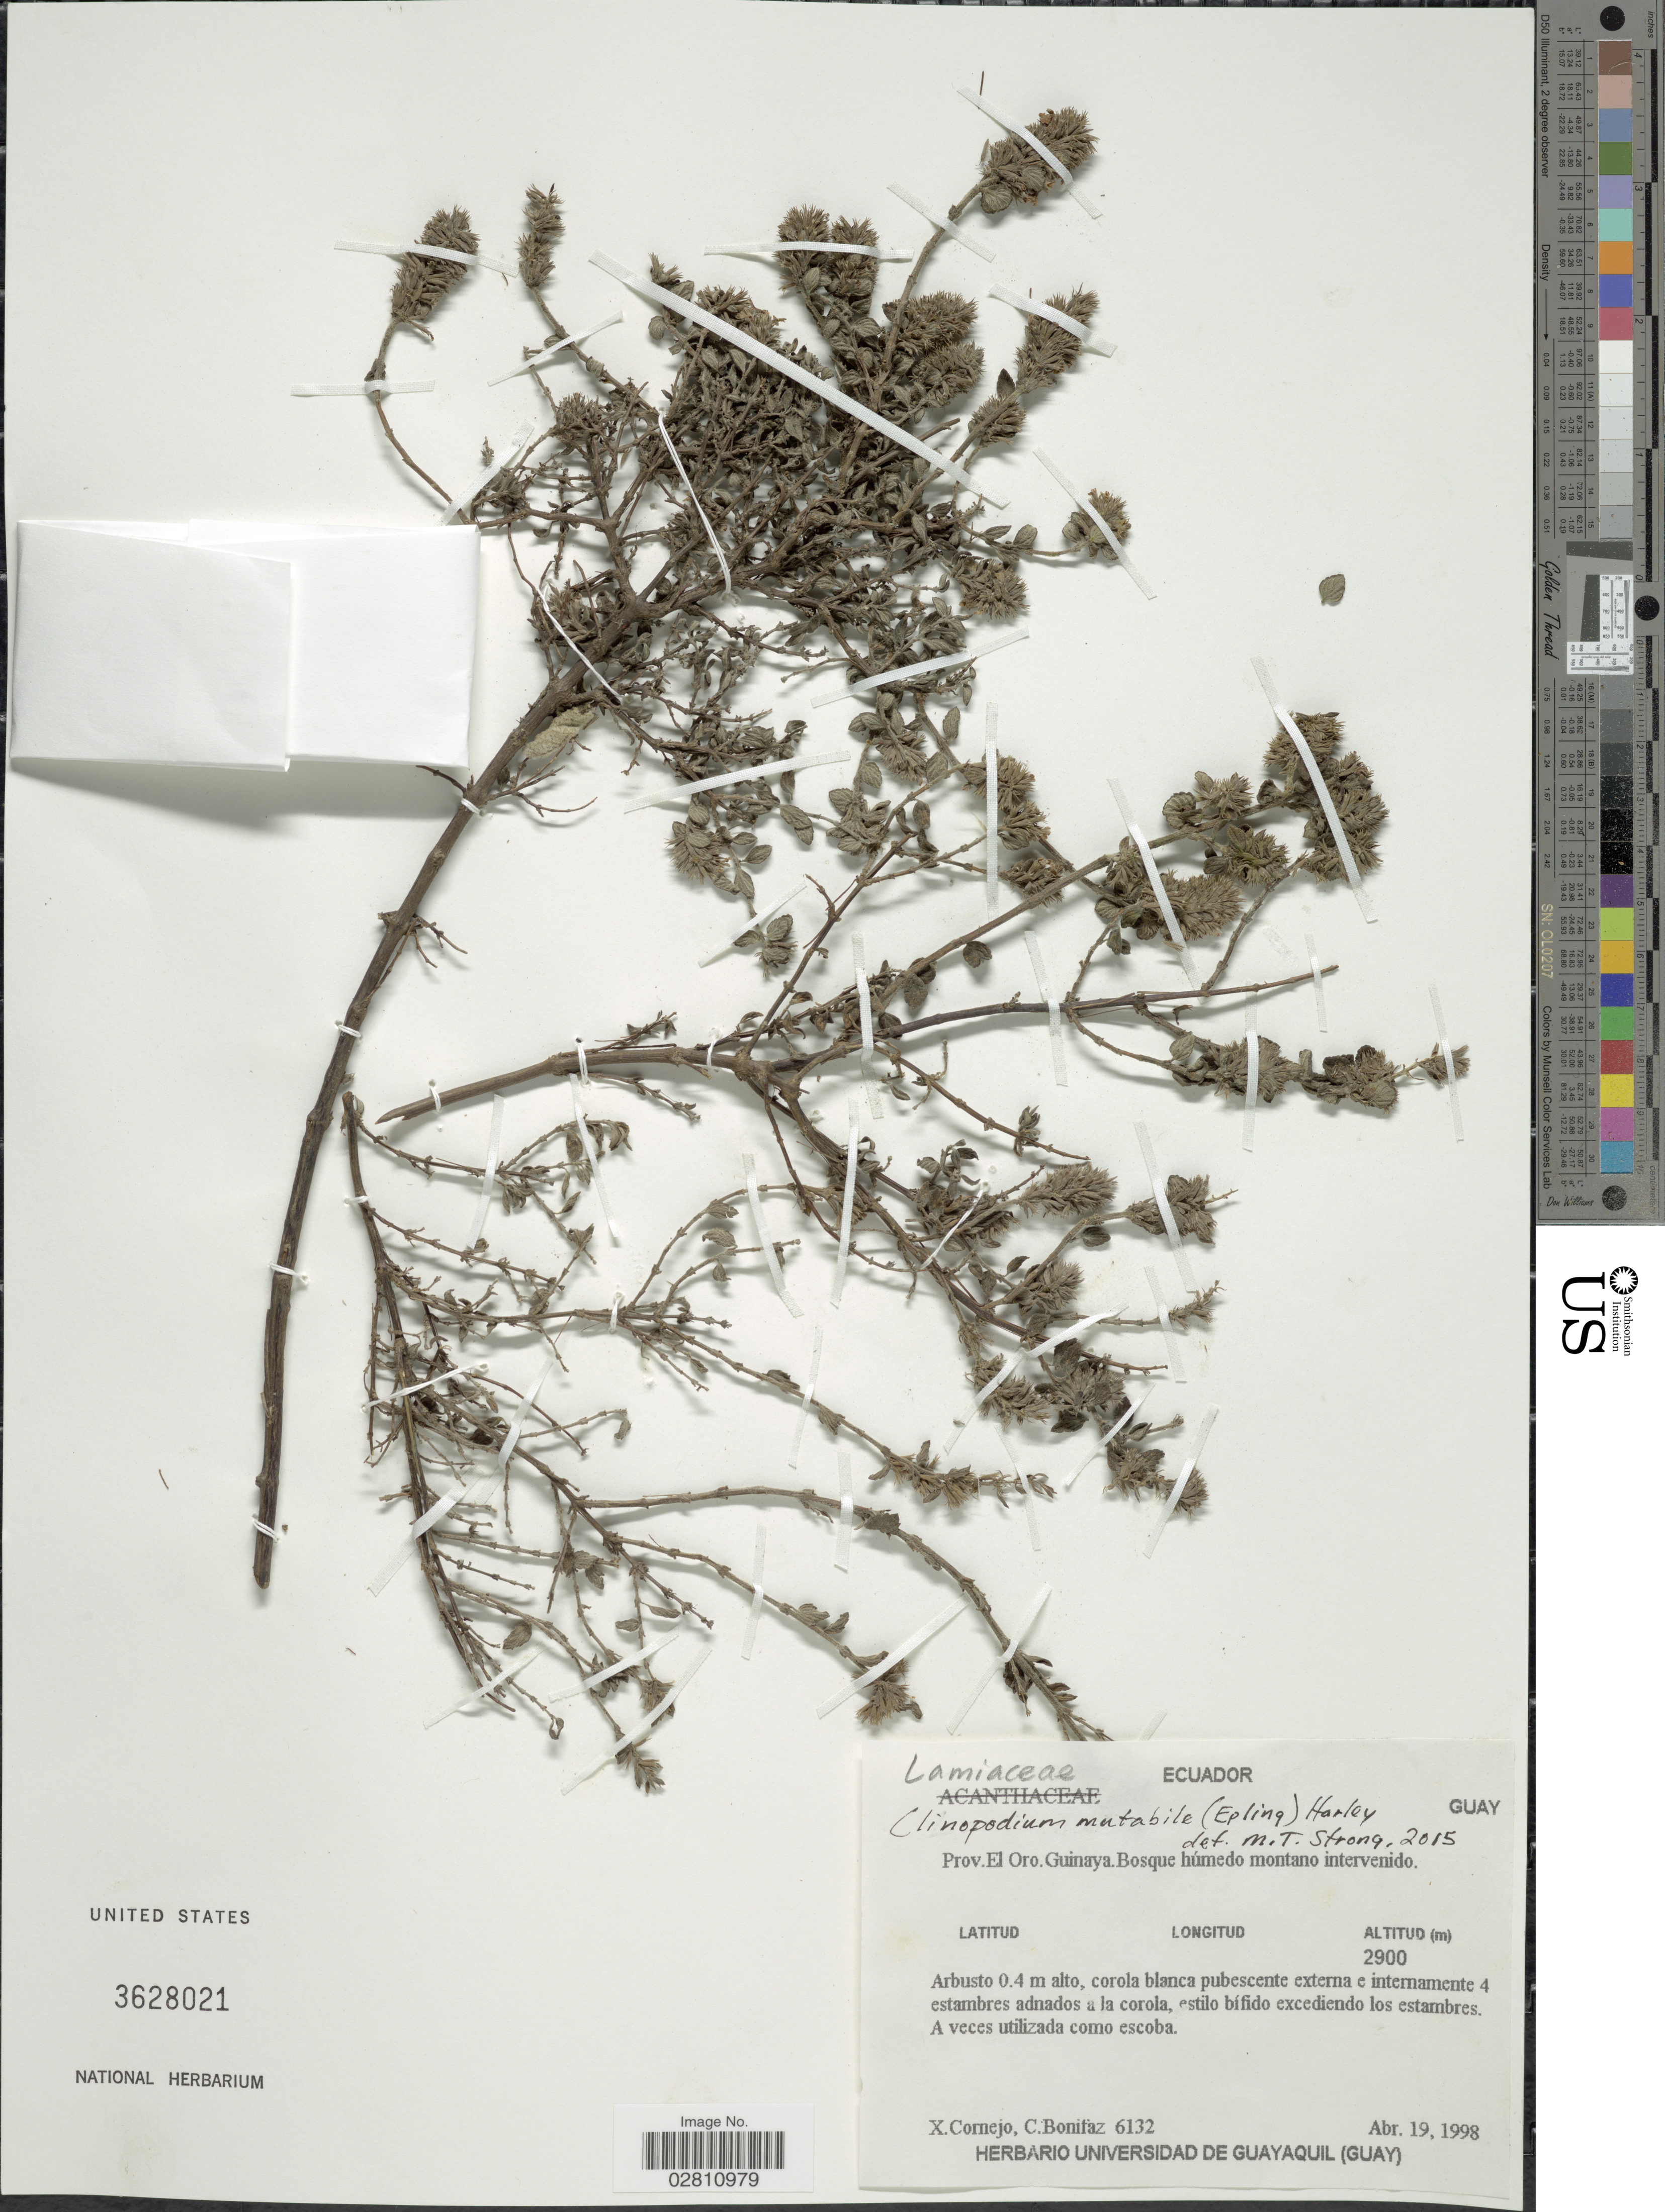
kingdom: Plantae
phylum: Tracheophyta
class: Magnoliopsida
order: Lamiales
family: Lamiaceae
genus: Clinopodium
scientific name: Clinopodium mutabile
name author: (Epling) Harley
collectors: X. F. Cornejo & C. Bonifaz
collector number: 6132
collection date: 1998-04-09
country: Ecuador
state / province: El Oro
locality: Prov. El Oro, Guinaya.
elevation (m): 2900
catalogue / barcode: US 3628021